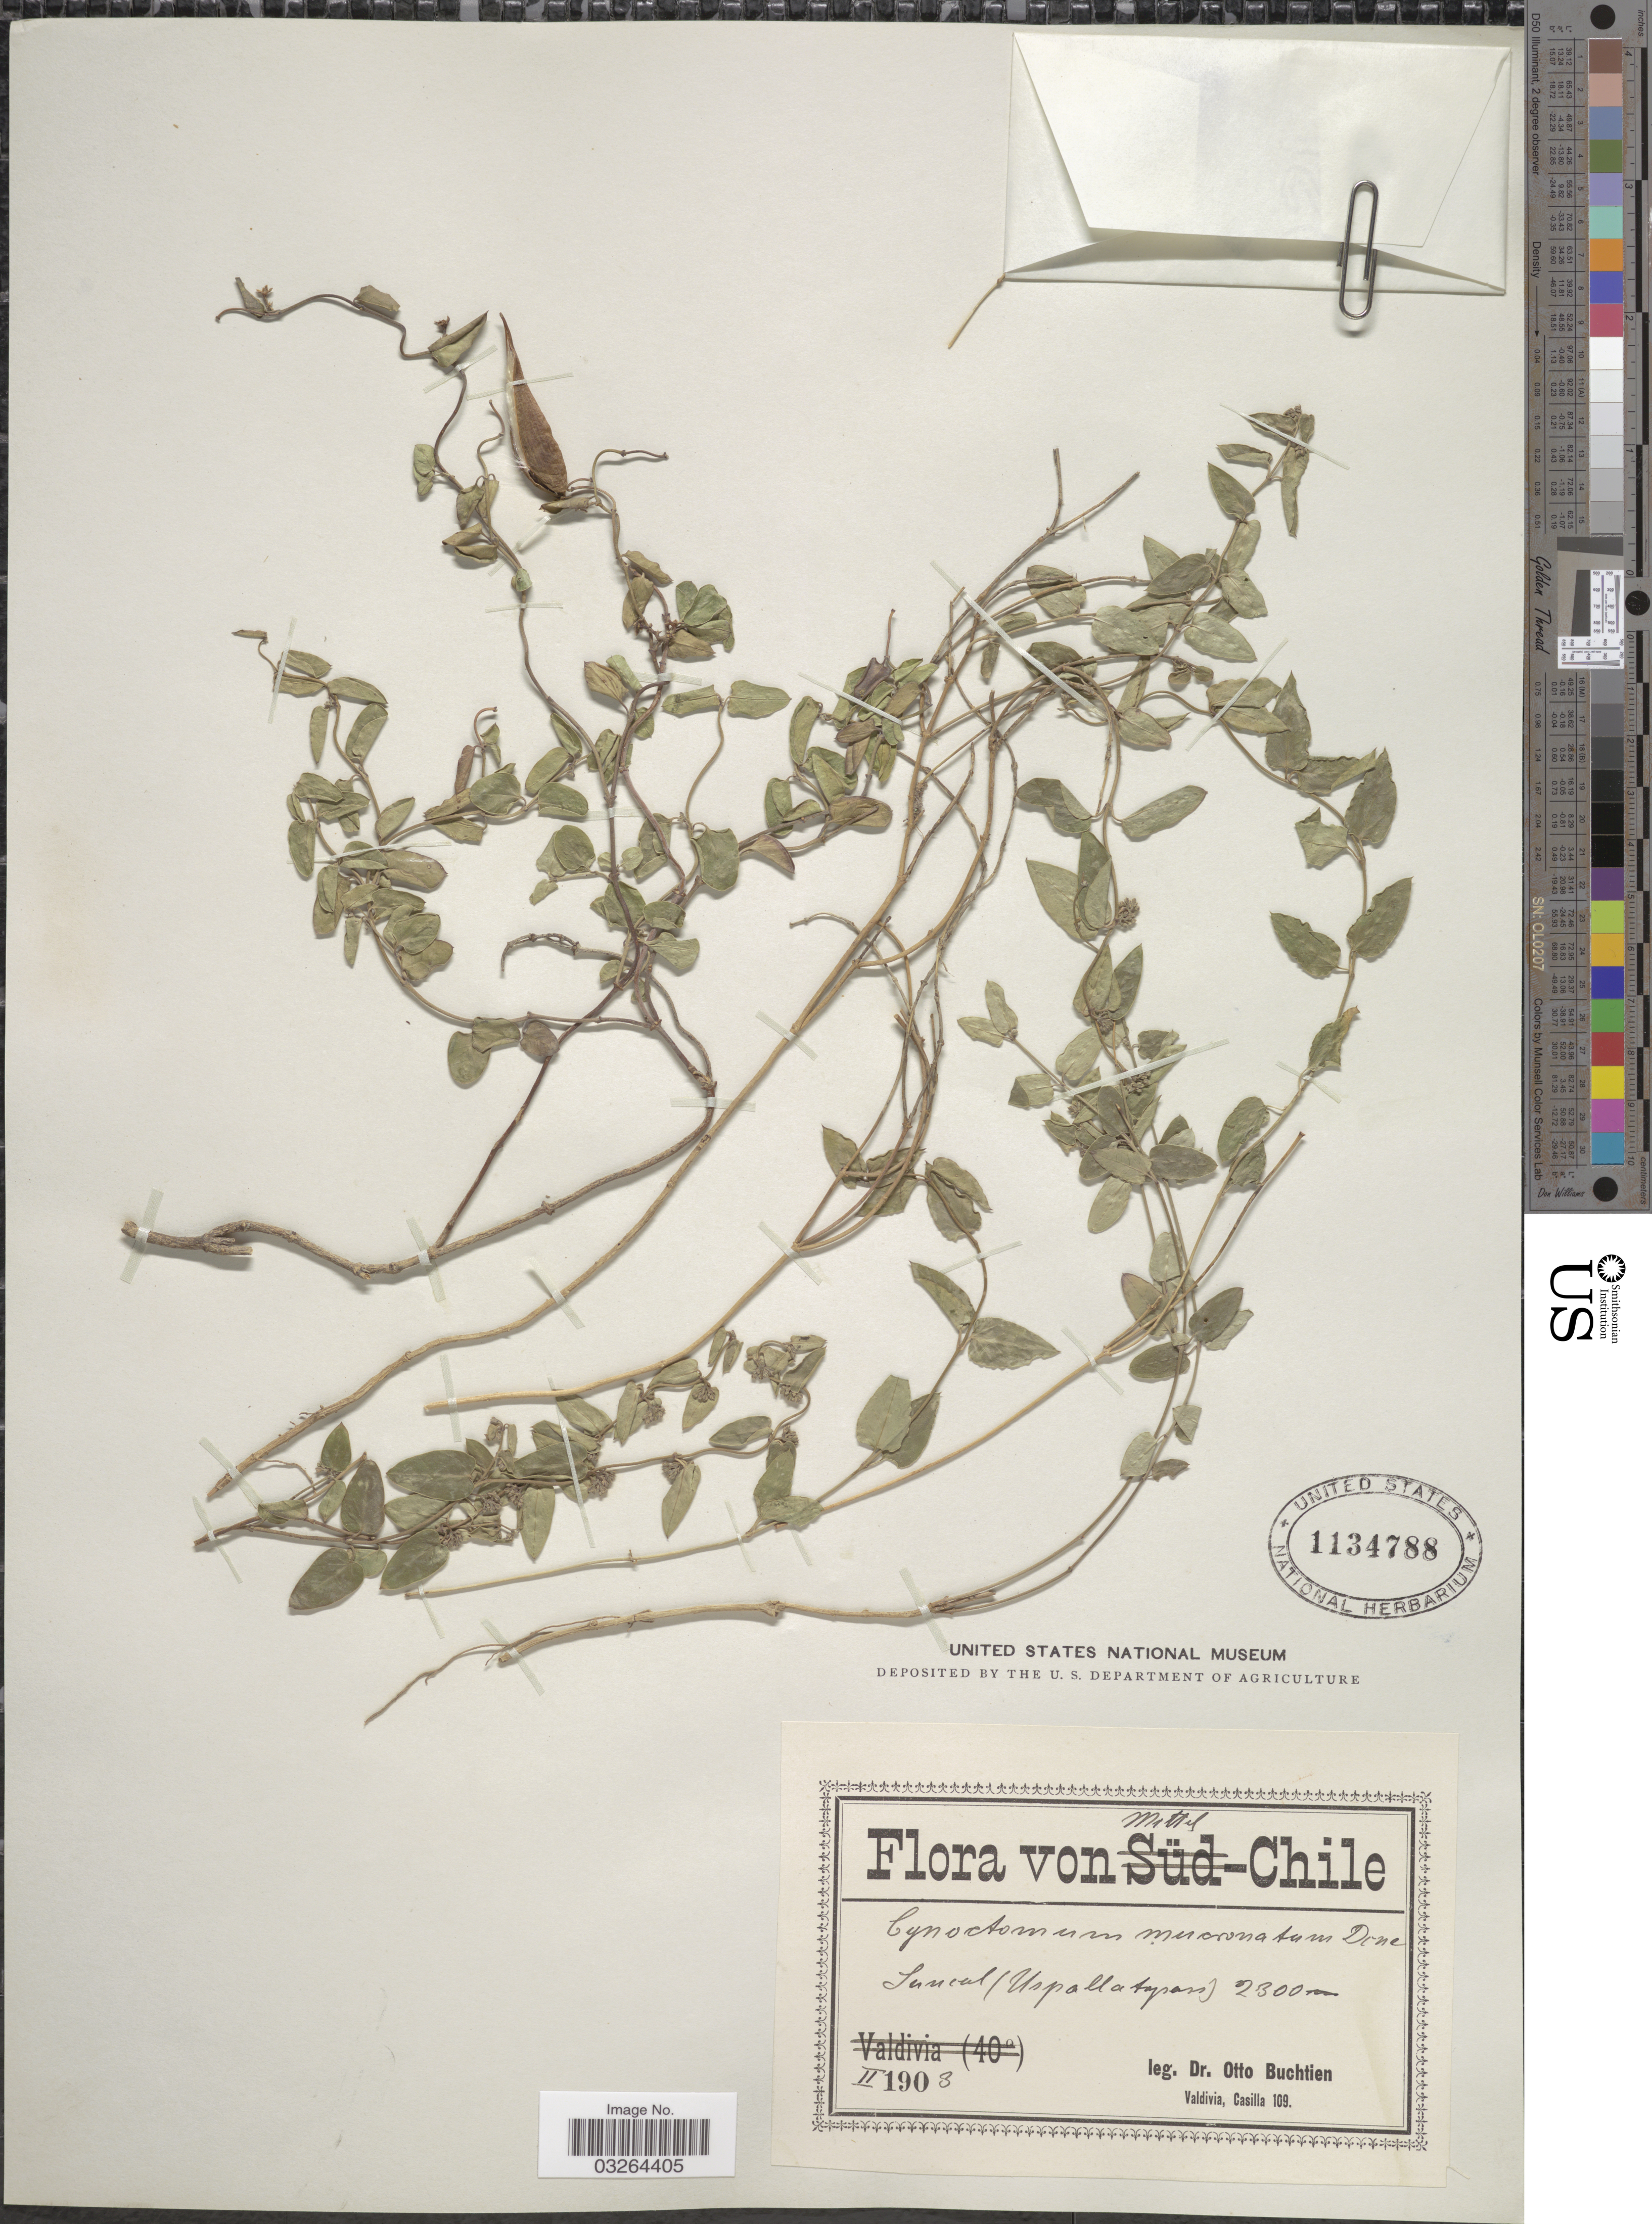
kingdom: Plantae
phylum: Tracheophyta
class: Magnoliopsida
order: Gentianales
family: Apocynaceae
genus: Cynanchum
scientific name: Cynanchum mucronatum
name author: Andrews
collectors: O. Buchtien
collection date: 1903-02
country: Chile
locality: Mittel Chile. Juncal (Uspallatapass).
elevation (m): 2300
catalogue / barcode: US 1134788